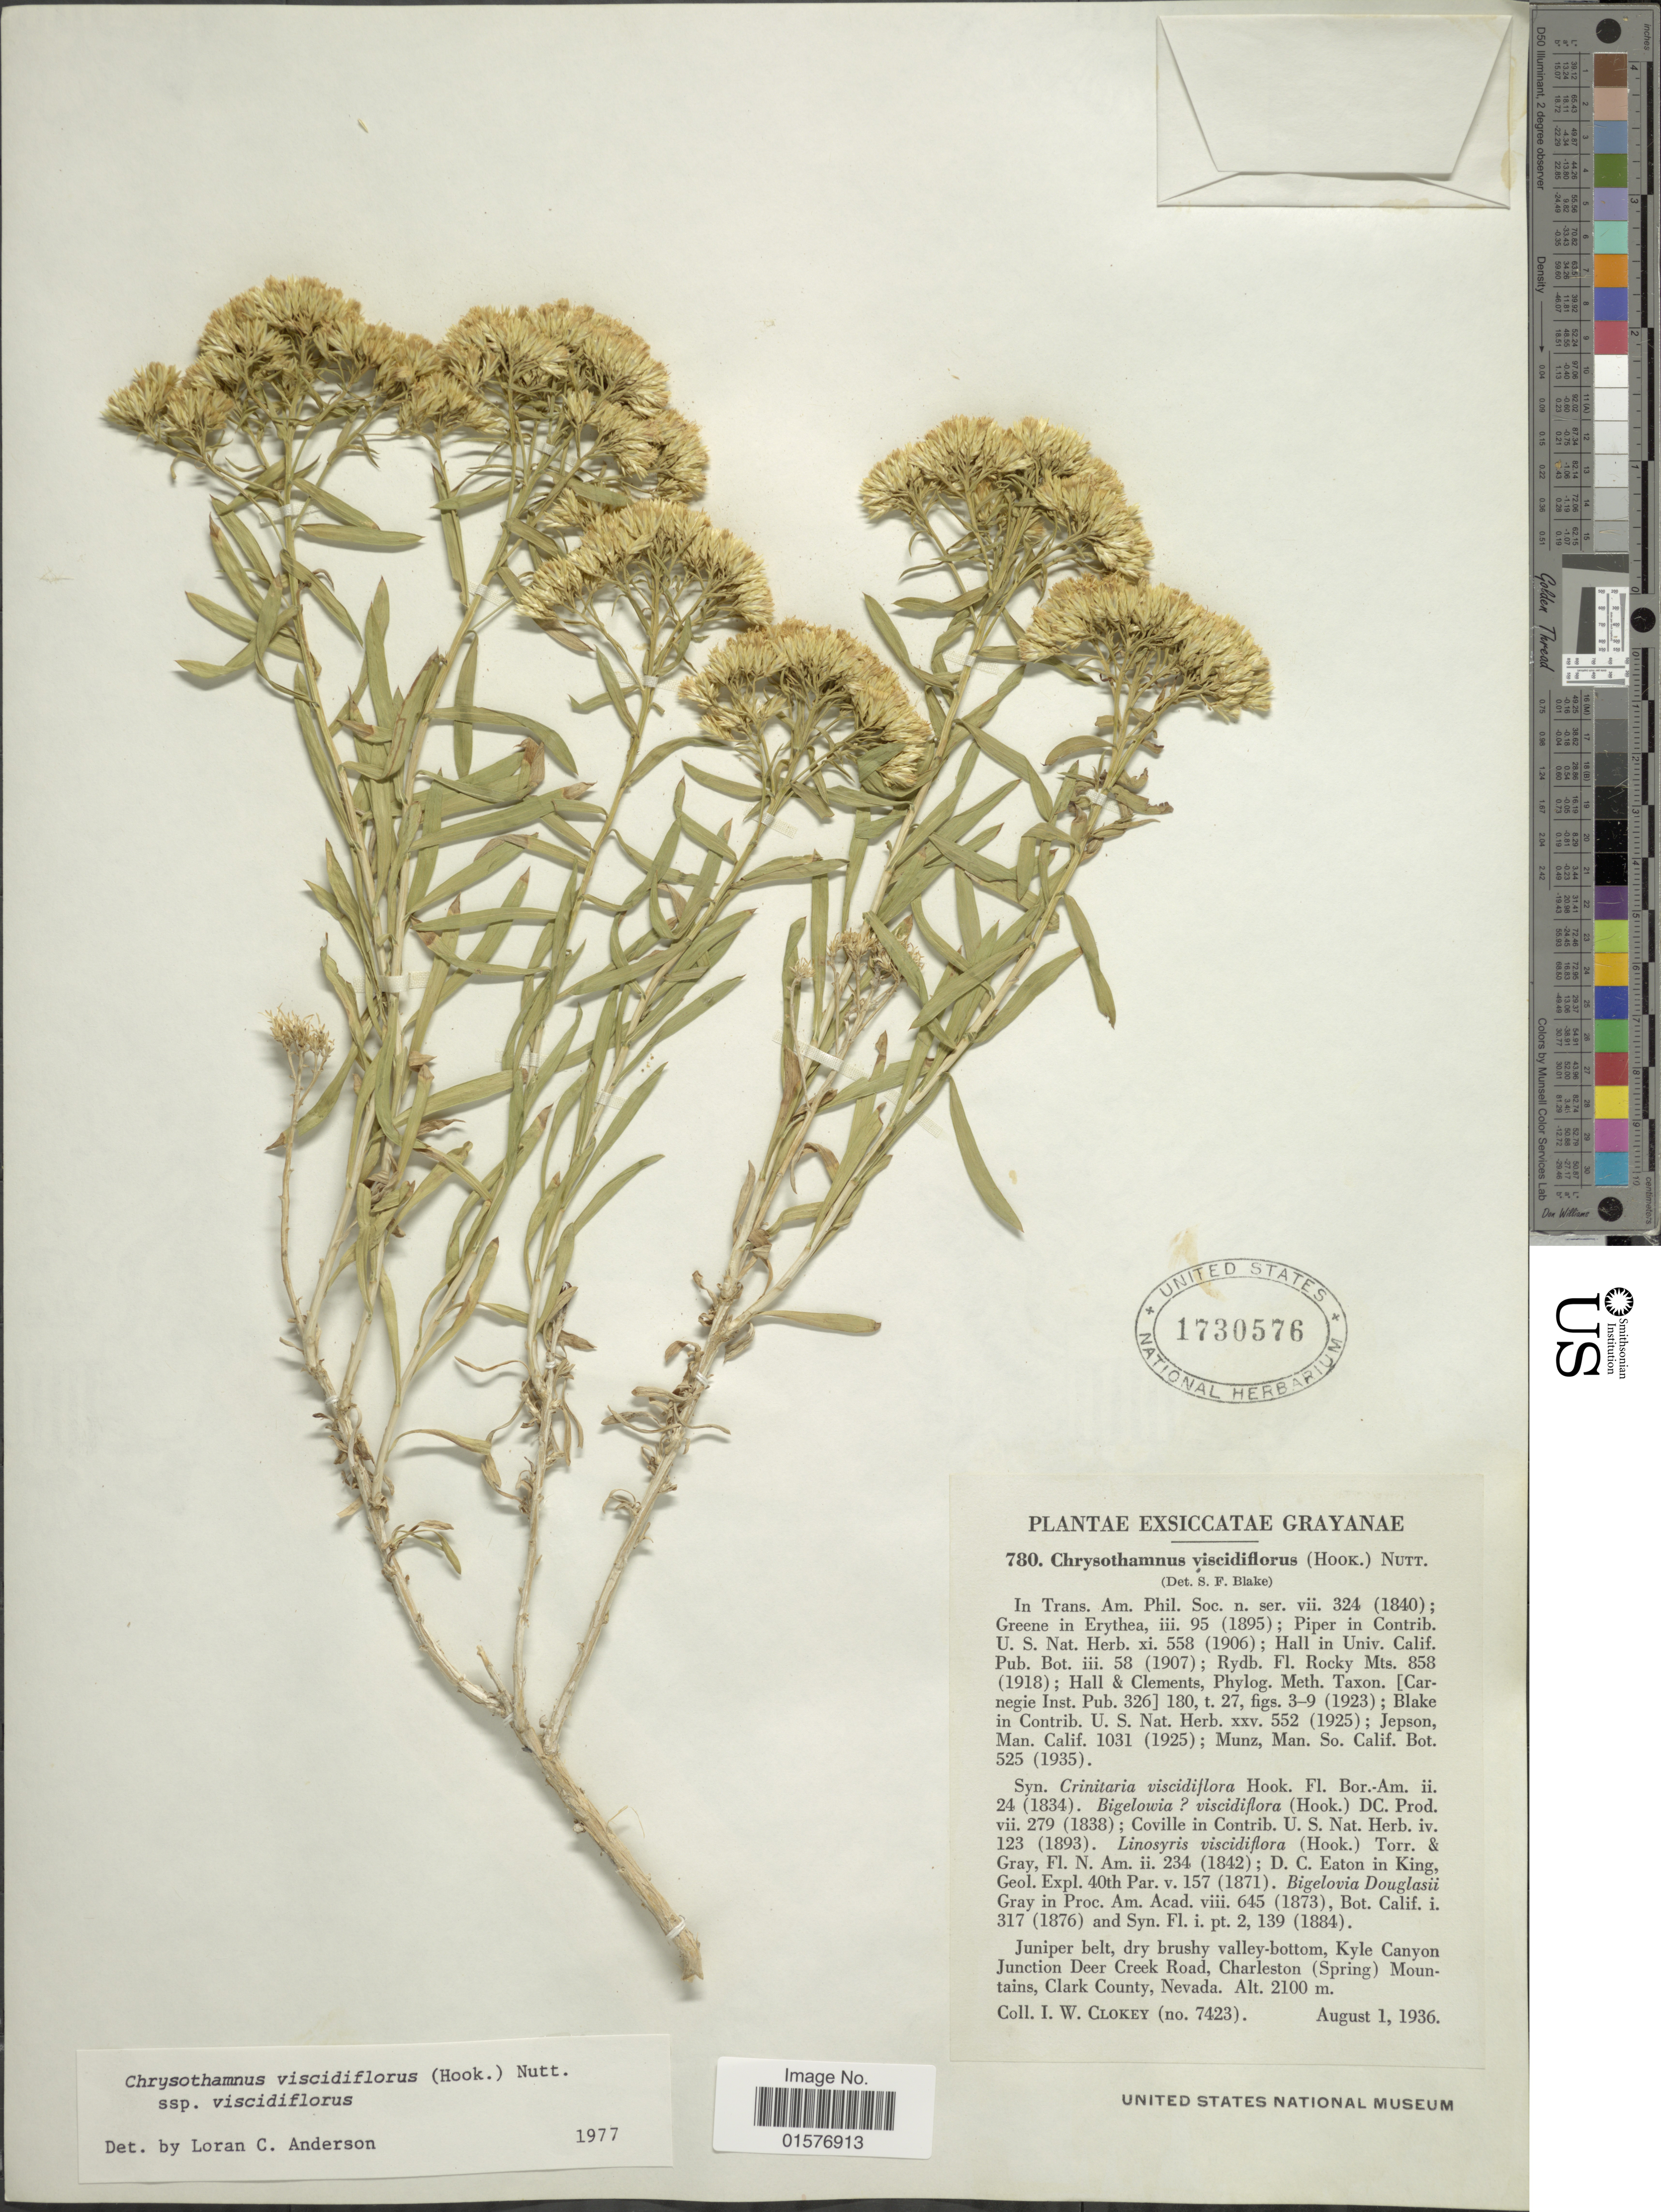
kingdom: Plantae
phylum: Tracheophyta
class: Magnoliopsida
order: Asterales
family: Asteraceae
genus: Chrysothamnus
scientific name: Chrysothamnus viscidiflorus subsp. viscidiflorus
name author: (Hook.) Nutt.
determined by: Urbatsch, Lowell E., Curator (LSU), Louisiana State University (UNITED STATES)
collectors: I. W. Clokey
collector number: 7423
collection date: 1936-08-01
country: United States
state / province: Nevada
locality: Juniper belt, dry brushy valley-bottom, Kyle Canyon Junction Deer Creek, Charleston (Spring) Mountains, Clark County, Nevada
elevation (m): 2100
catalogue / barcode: US 1730576